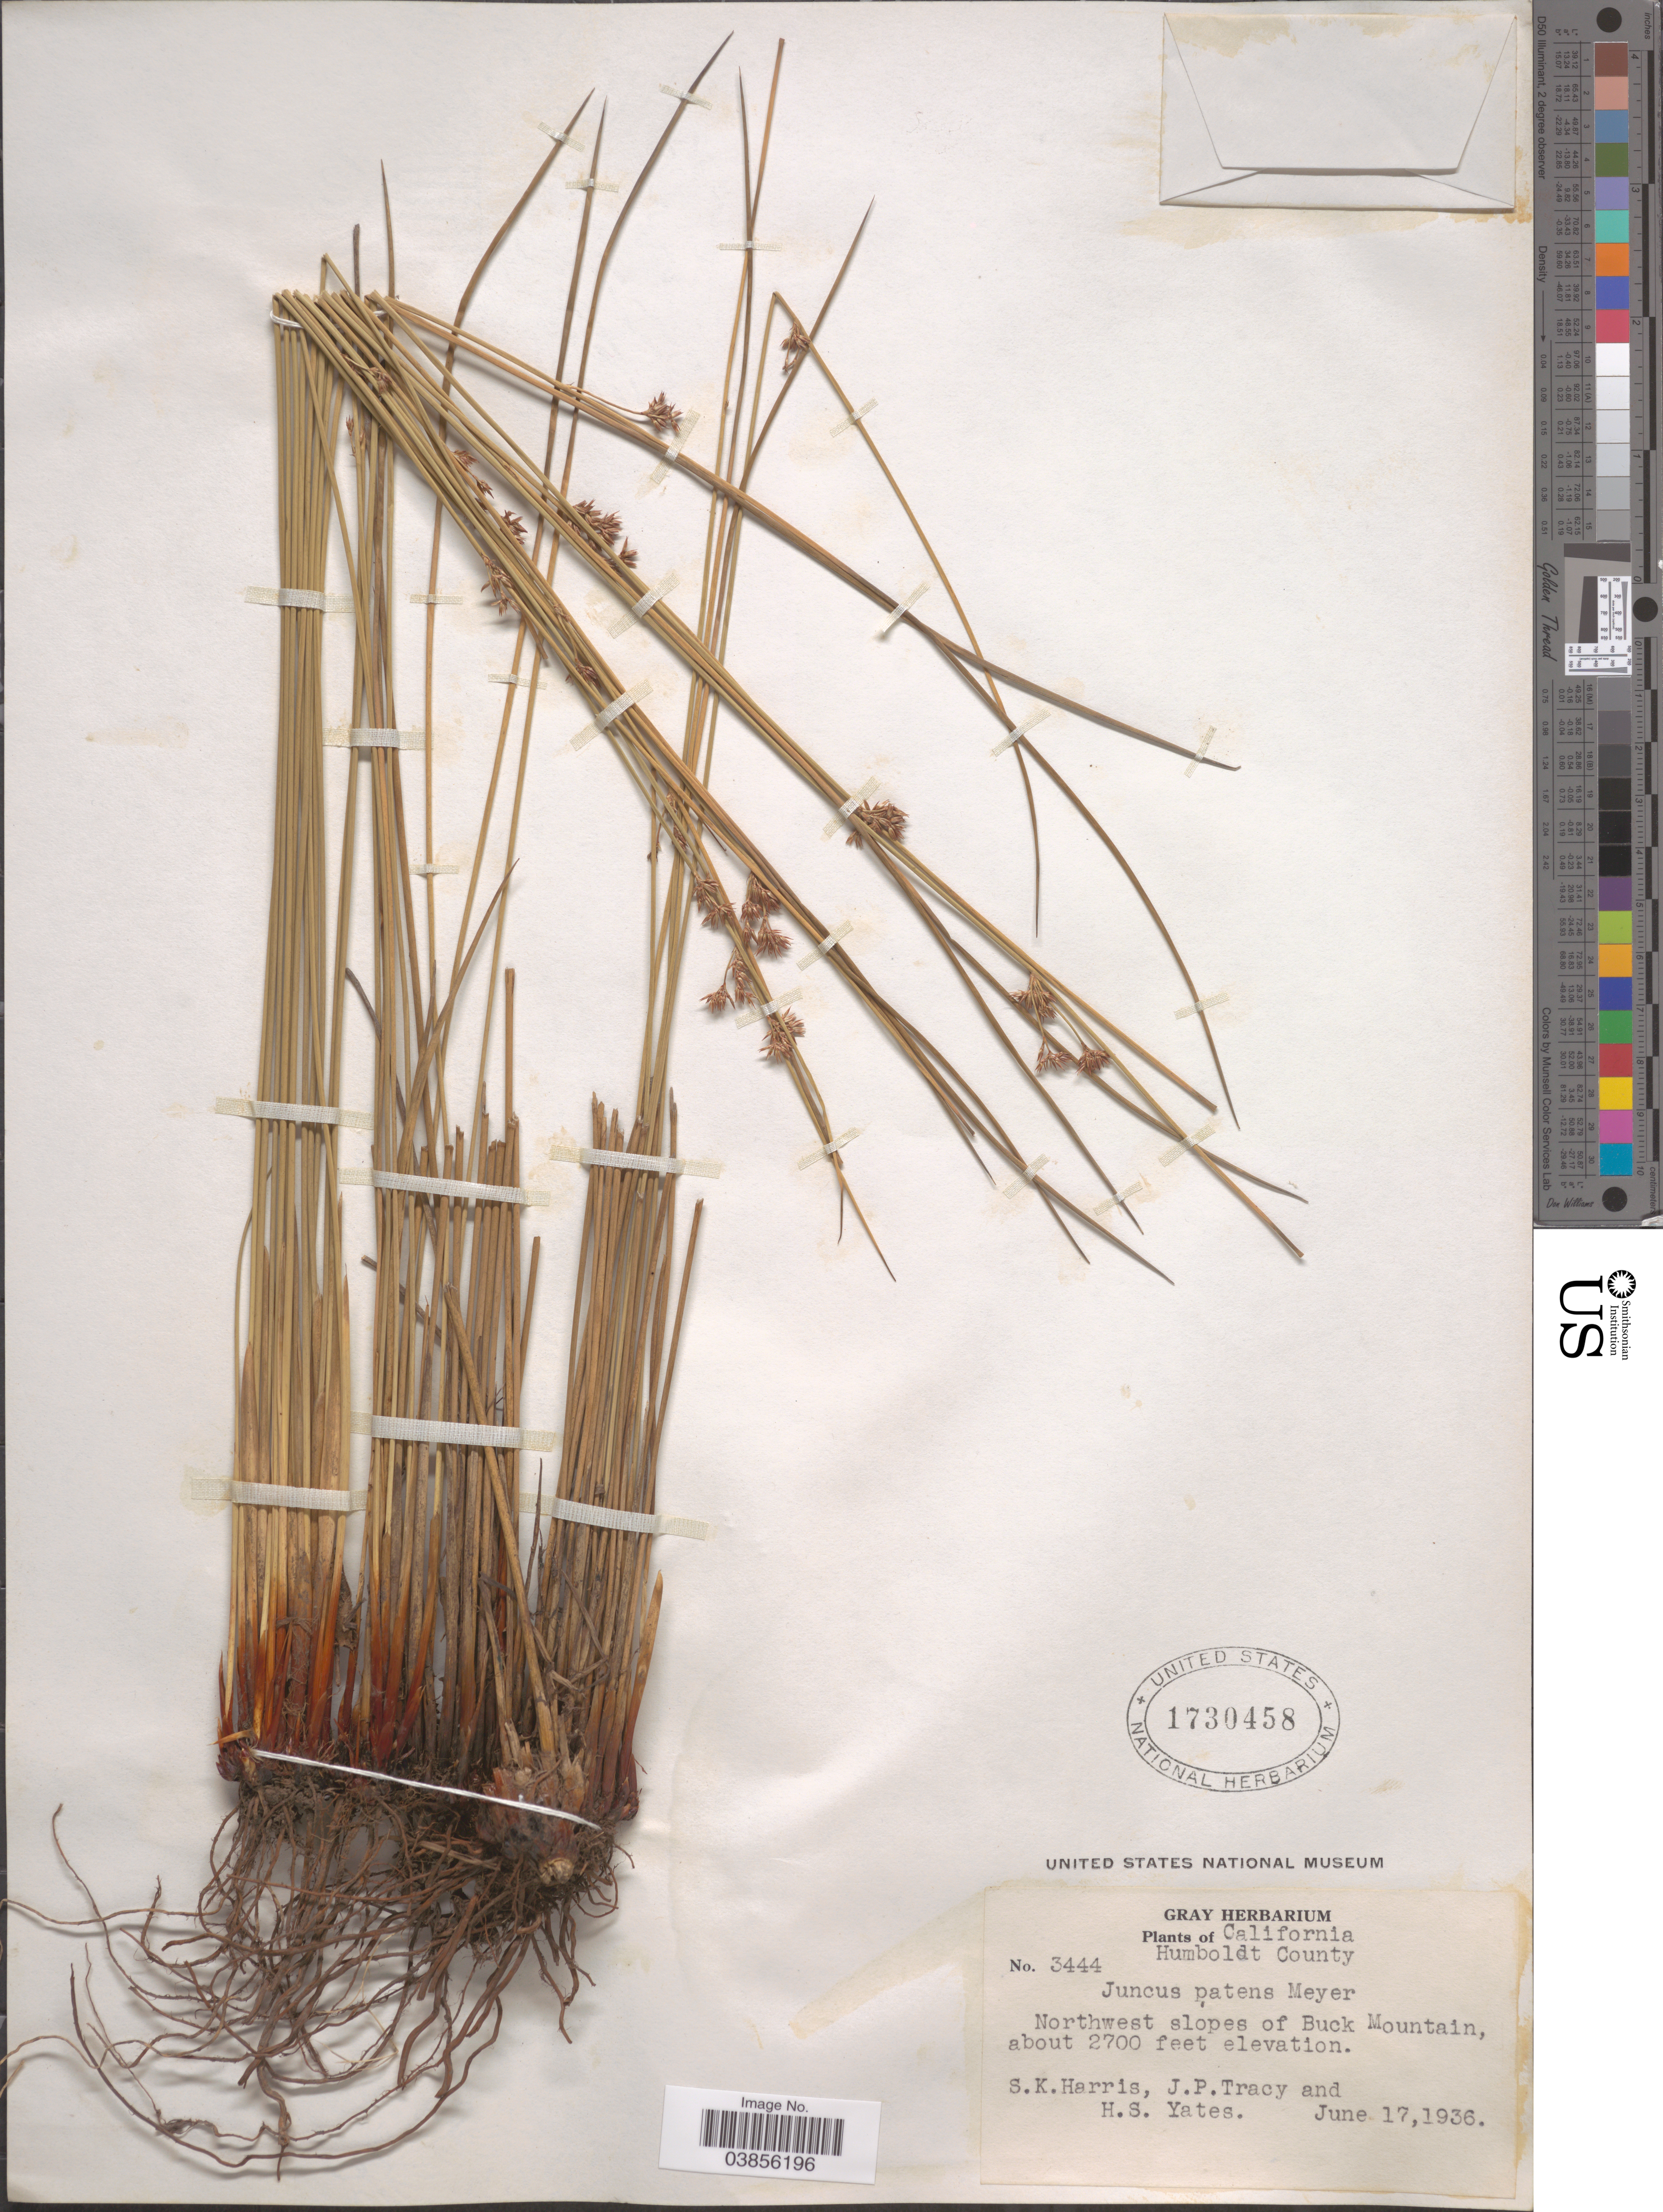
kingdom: Plantae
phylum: Tracheophyta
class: Liliopsida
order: Poales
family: Juncaceae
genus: Juncus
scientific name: Juncus patens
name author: E. Mey.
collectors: S. K. Harris, J. Tracy & H. S. Yates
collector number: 3444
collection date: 1936-06-17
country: United States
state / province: California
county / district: Humboldt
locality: Humboldt County. Northwest slope of Buck Mountain.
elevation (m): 823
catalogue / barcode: US 1730458